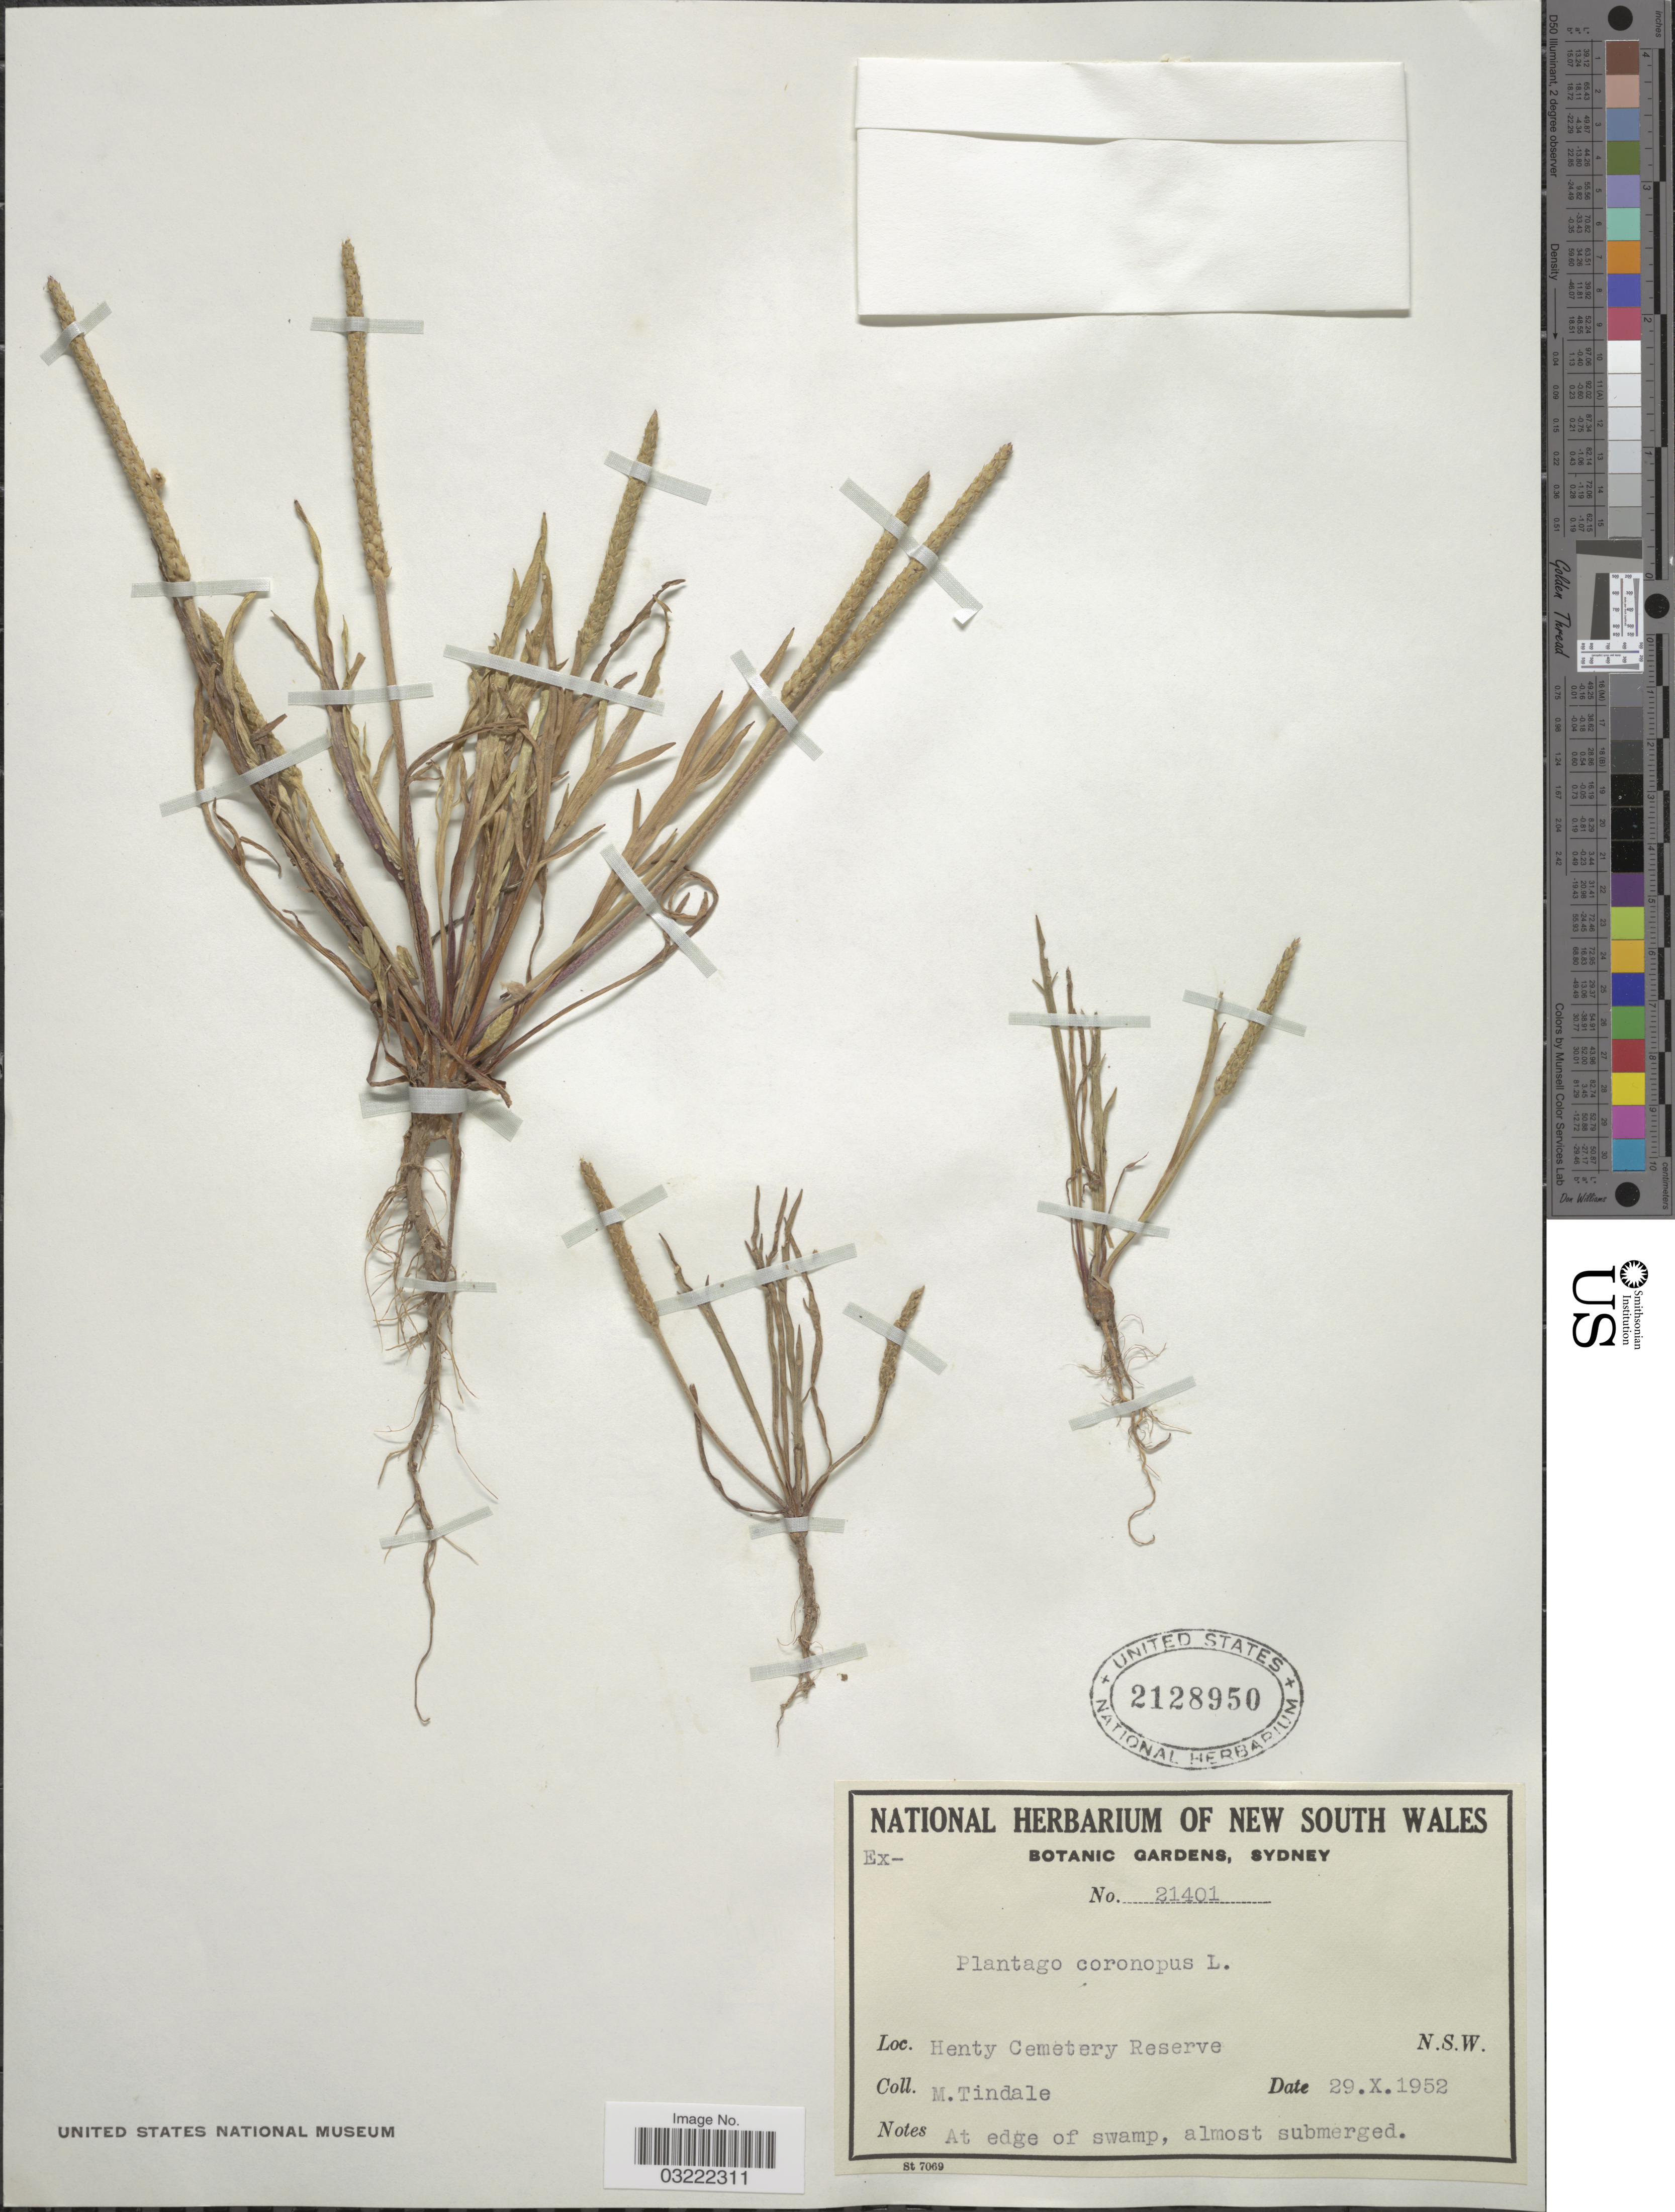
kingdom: Plantae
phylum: Tracheophyta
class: Magnoliopsida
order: Lamiales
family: Plantaginaceae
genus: Plantago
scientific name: Plantago coronopus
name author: L.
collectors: M. D. Tindale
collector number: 21401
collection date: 1952-10-29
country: Australia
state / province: New South Wales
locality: Henty Cemetery Reserve.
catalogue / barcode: US 2128950